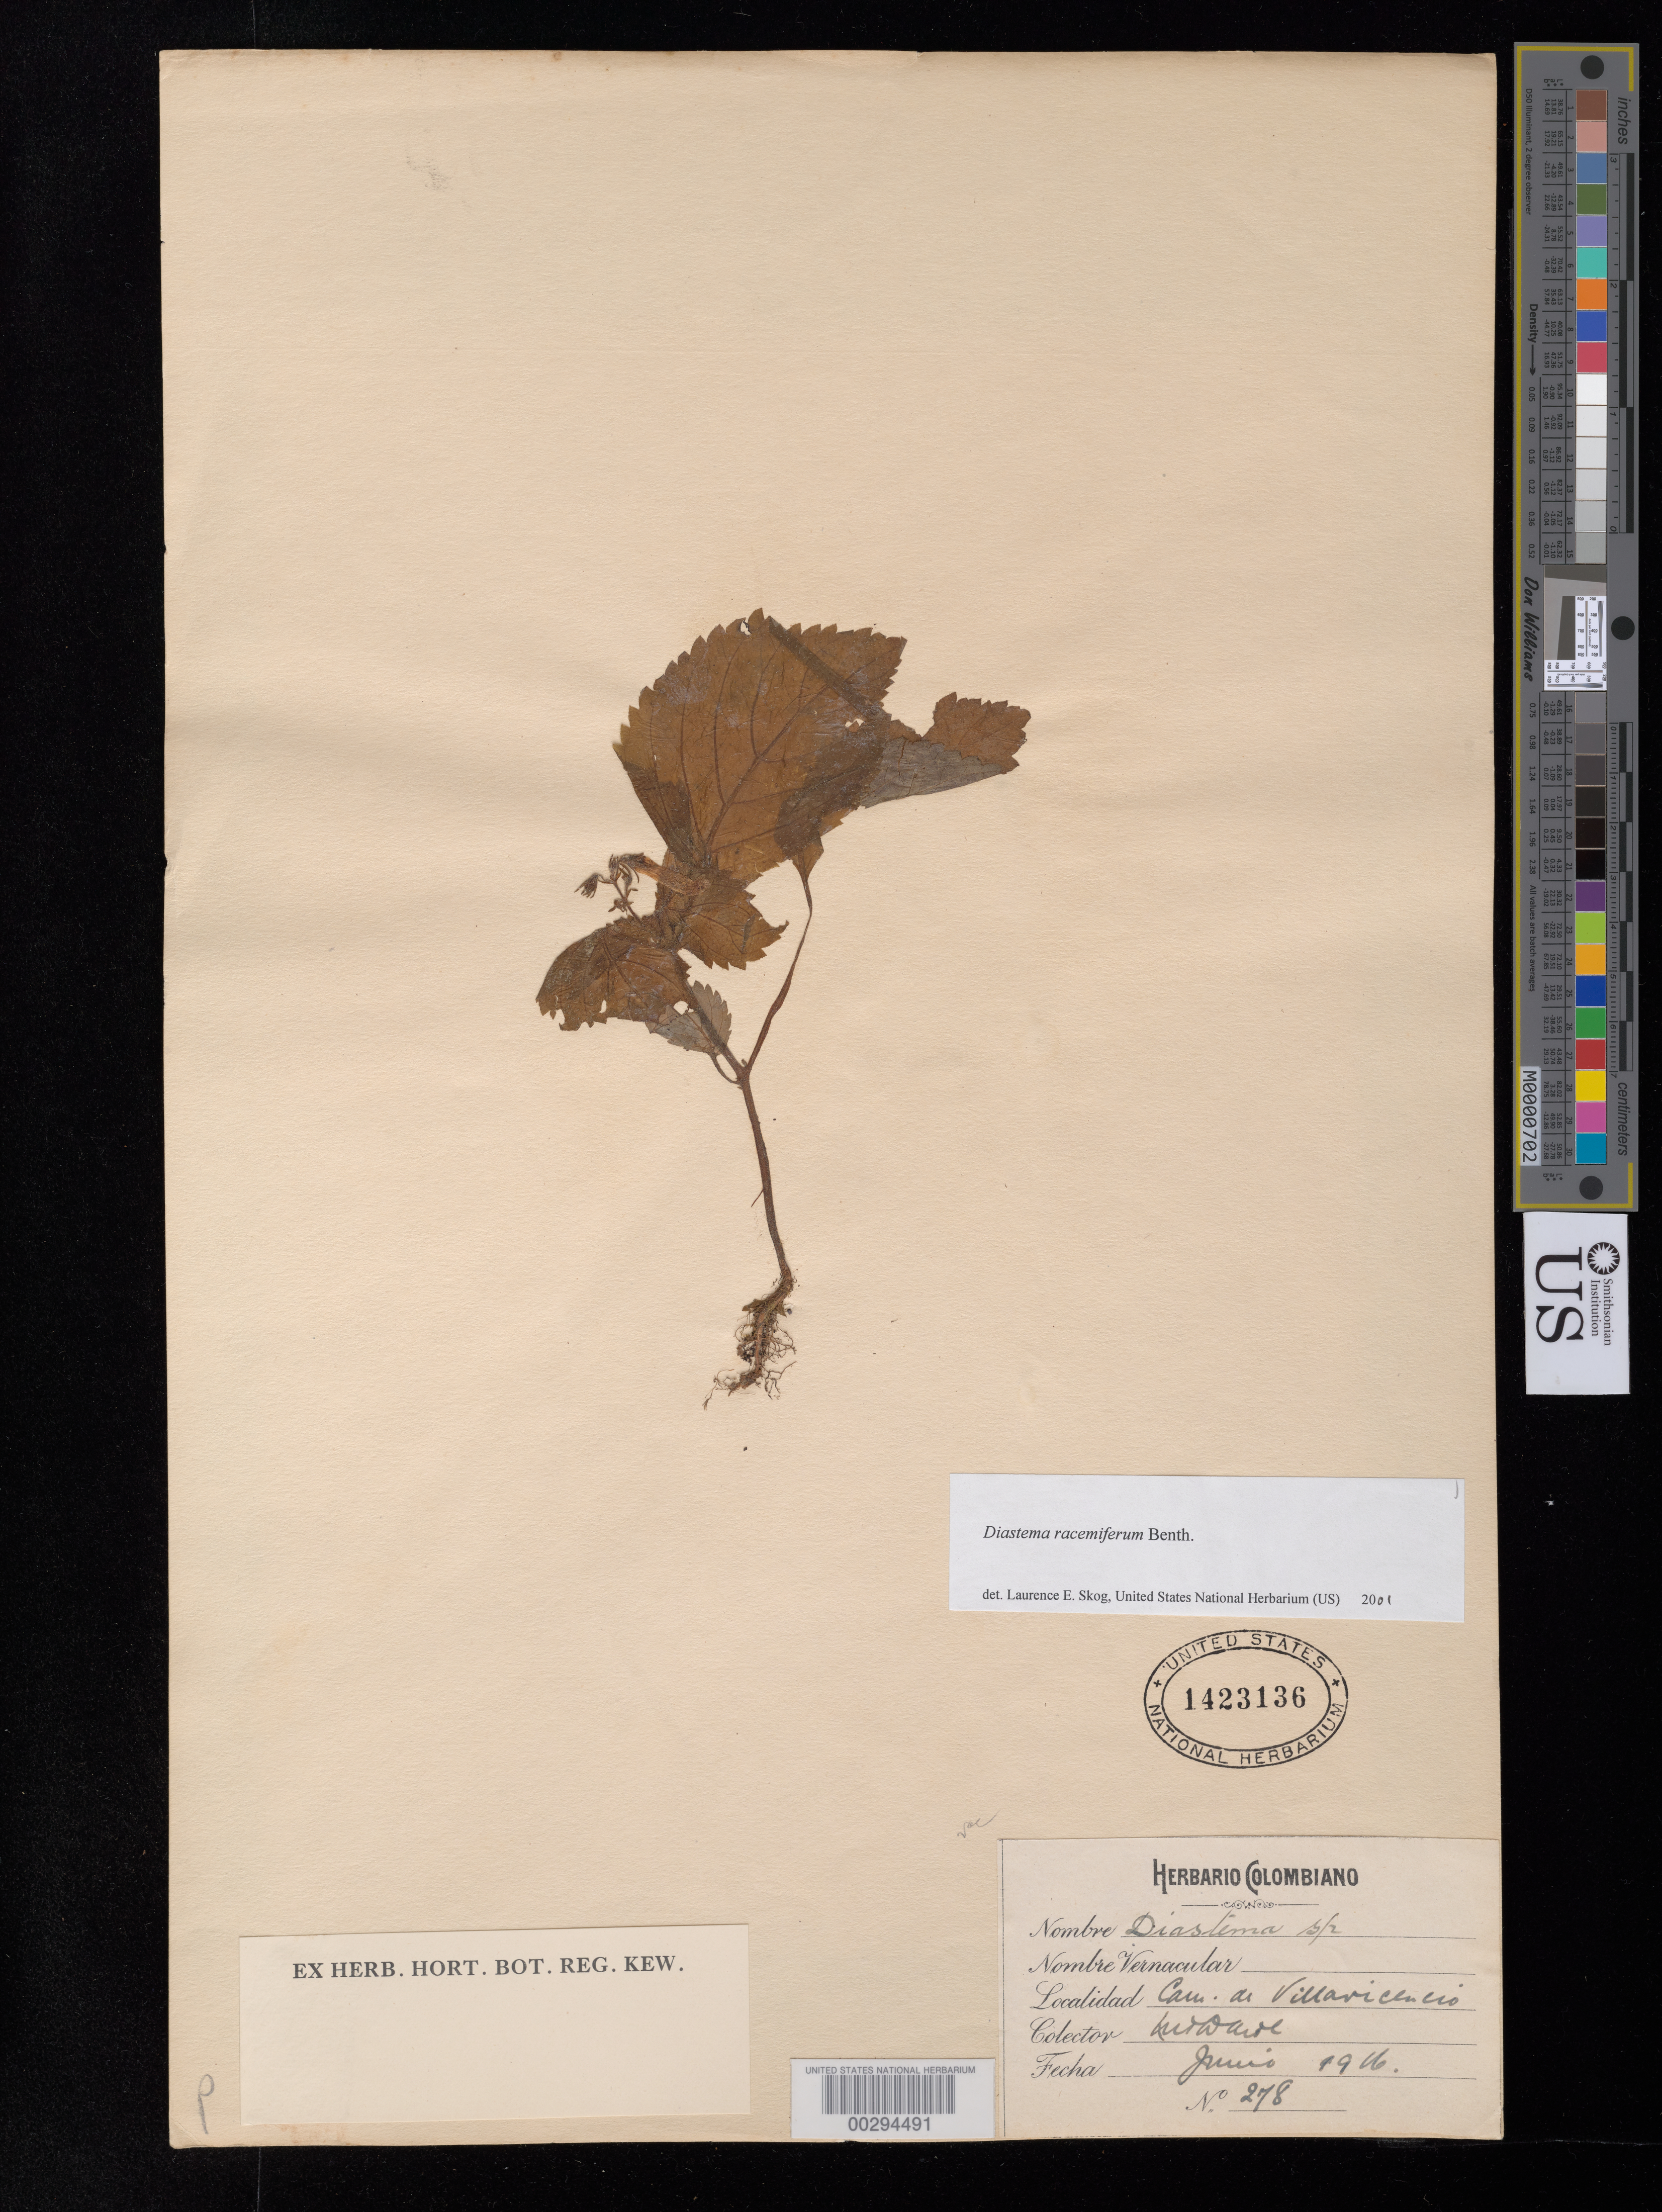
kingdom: Plantae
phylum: Tracheophyta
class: Magnoliopsida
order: Lamiales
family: Gesneriaceae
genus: Diastema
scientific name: Diastema racemiferum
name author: Benth.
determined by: Skog, Laurence E.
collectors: M. T. Dawe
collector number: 278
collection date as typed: Jun 1916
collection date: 1916-06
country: Colombia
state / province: Meta (?)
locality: Cam. al Villavicencio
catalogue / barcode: US 1423136